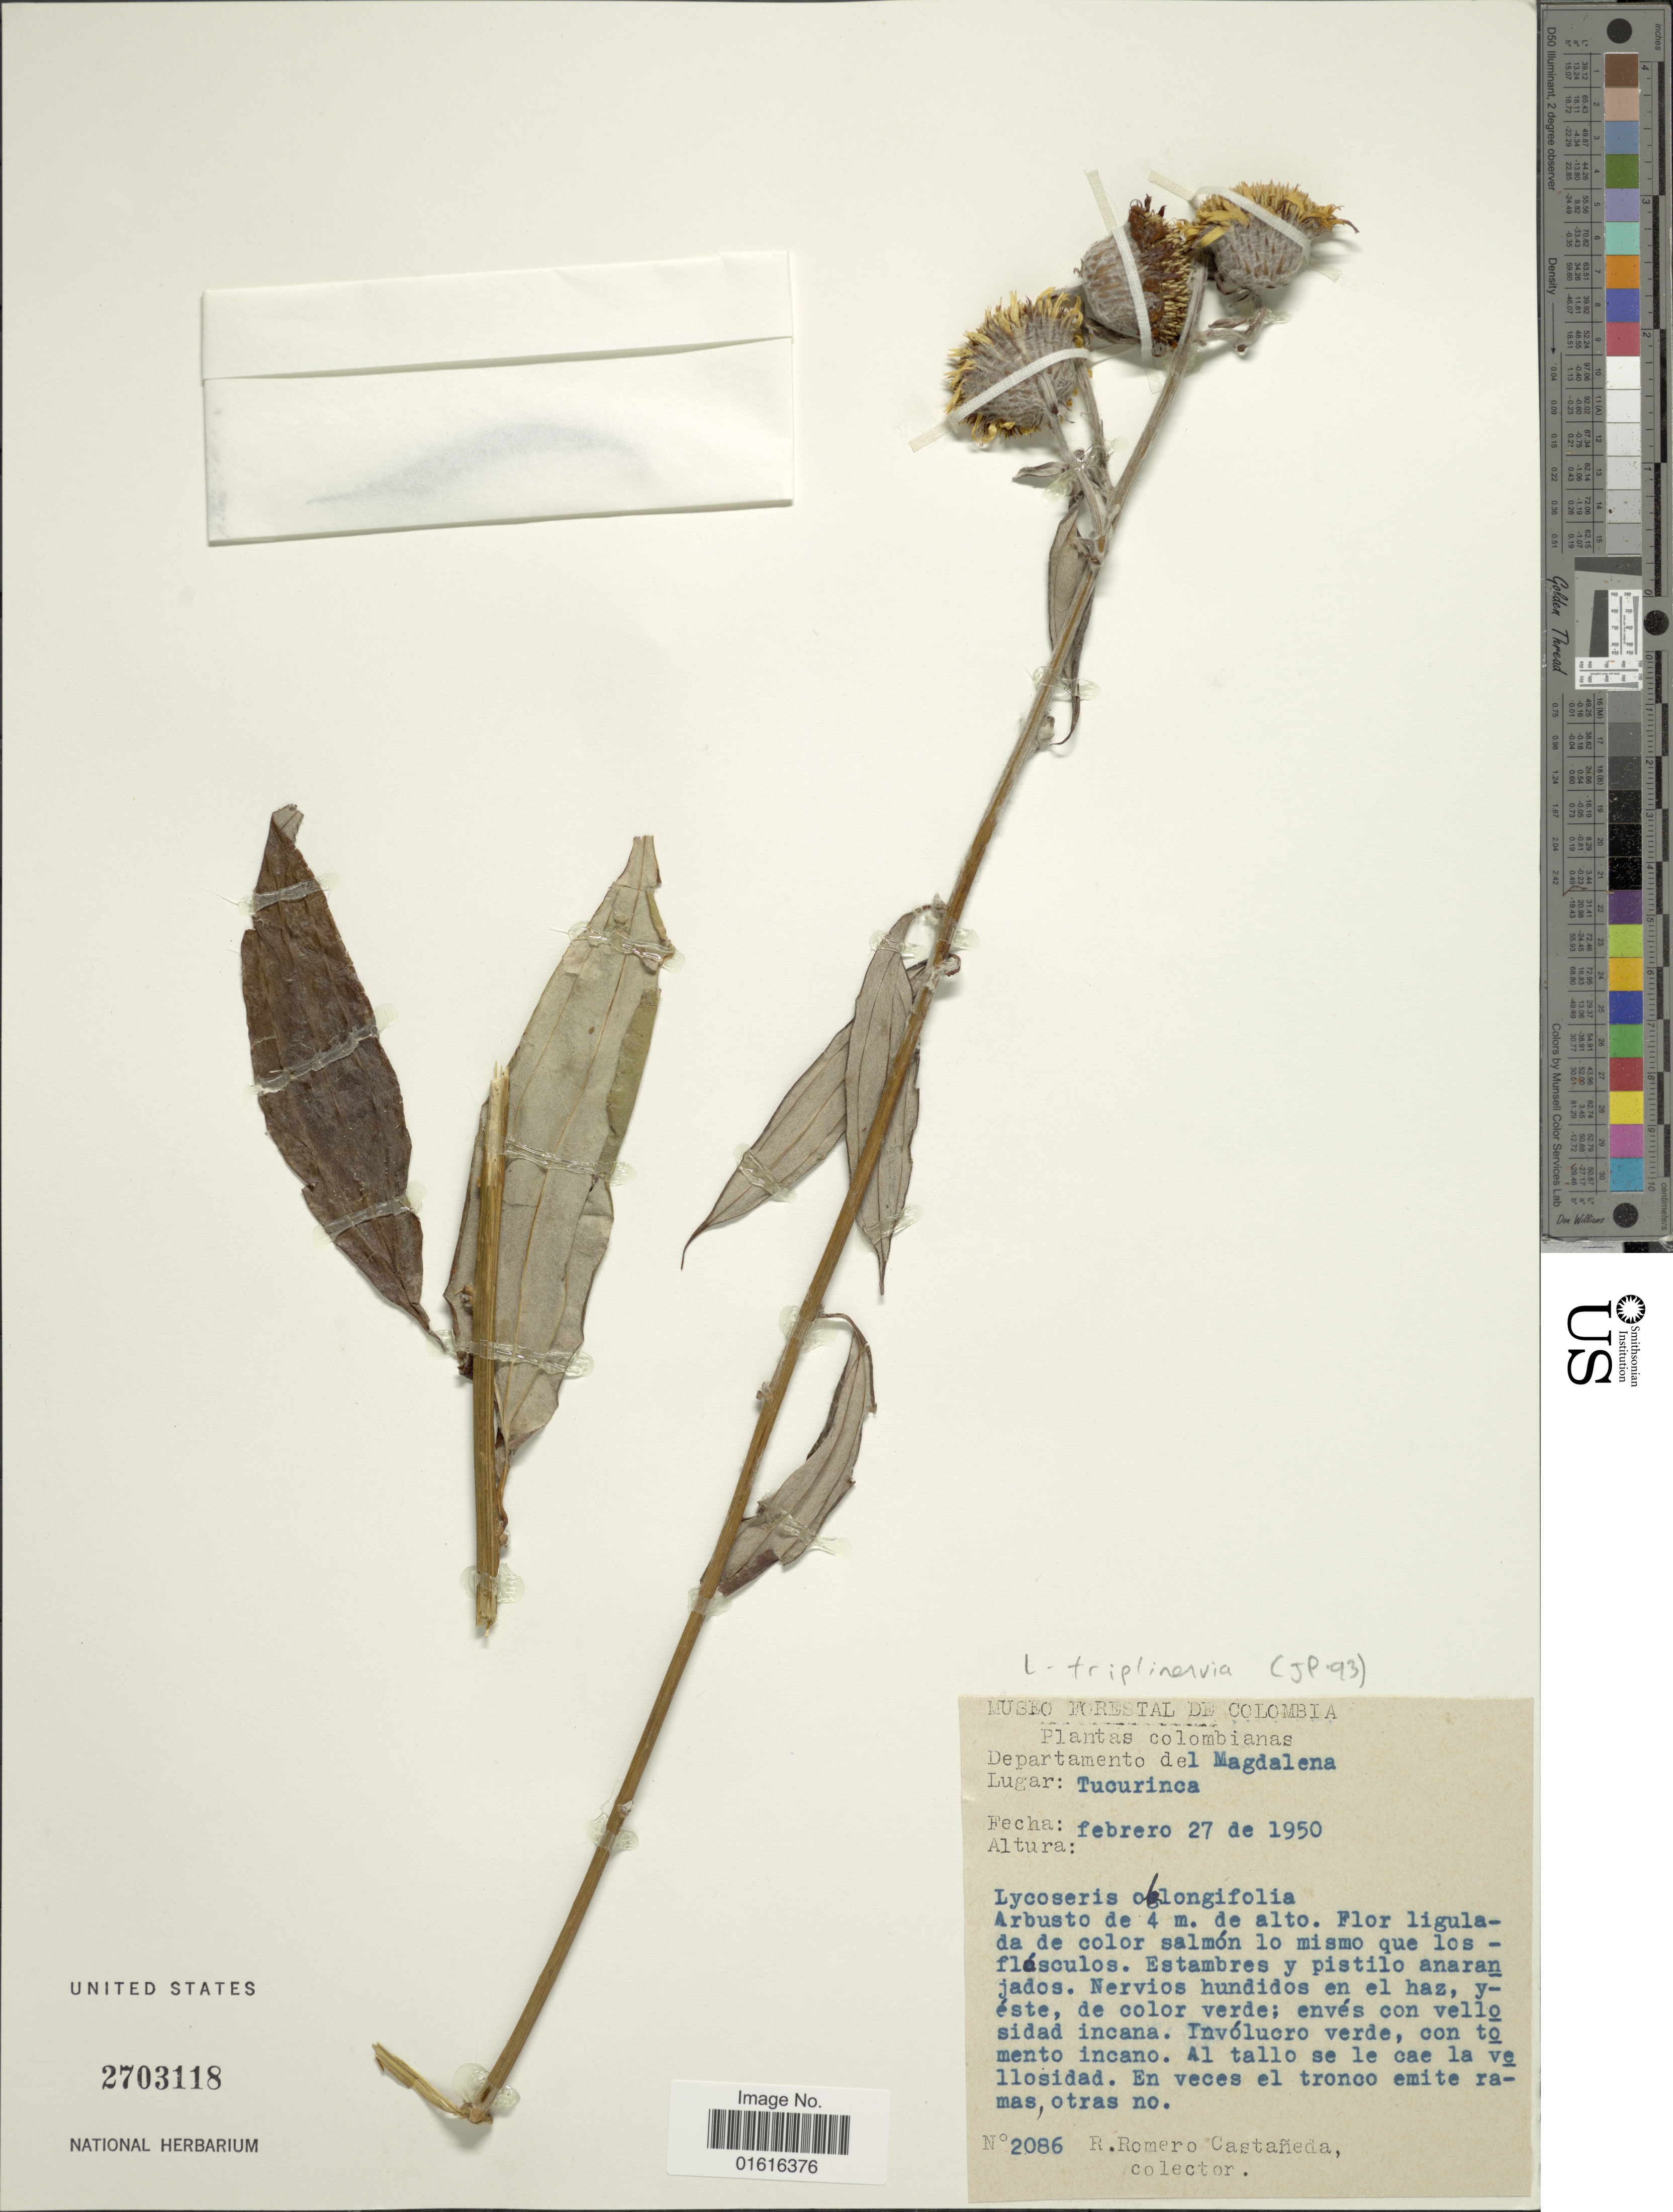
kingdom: Plantae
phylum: Tracheophyta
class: Magnoliopsida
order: Asterales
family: Asteraceae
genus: Lycoseris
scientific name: Lycoseris triplinervia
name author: Less.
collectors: R. Romero Castañeda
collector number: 2086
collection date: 1950-02-27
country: Colombia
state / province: Magdalena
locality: Tucurinca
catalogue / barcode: US 2703118